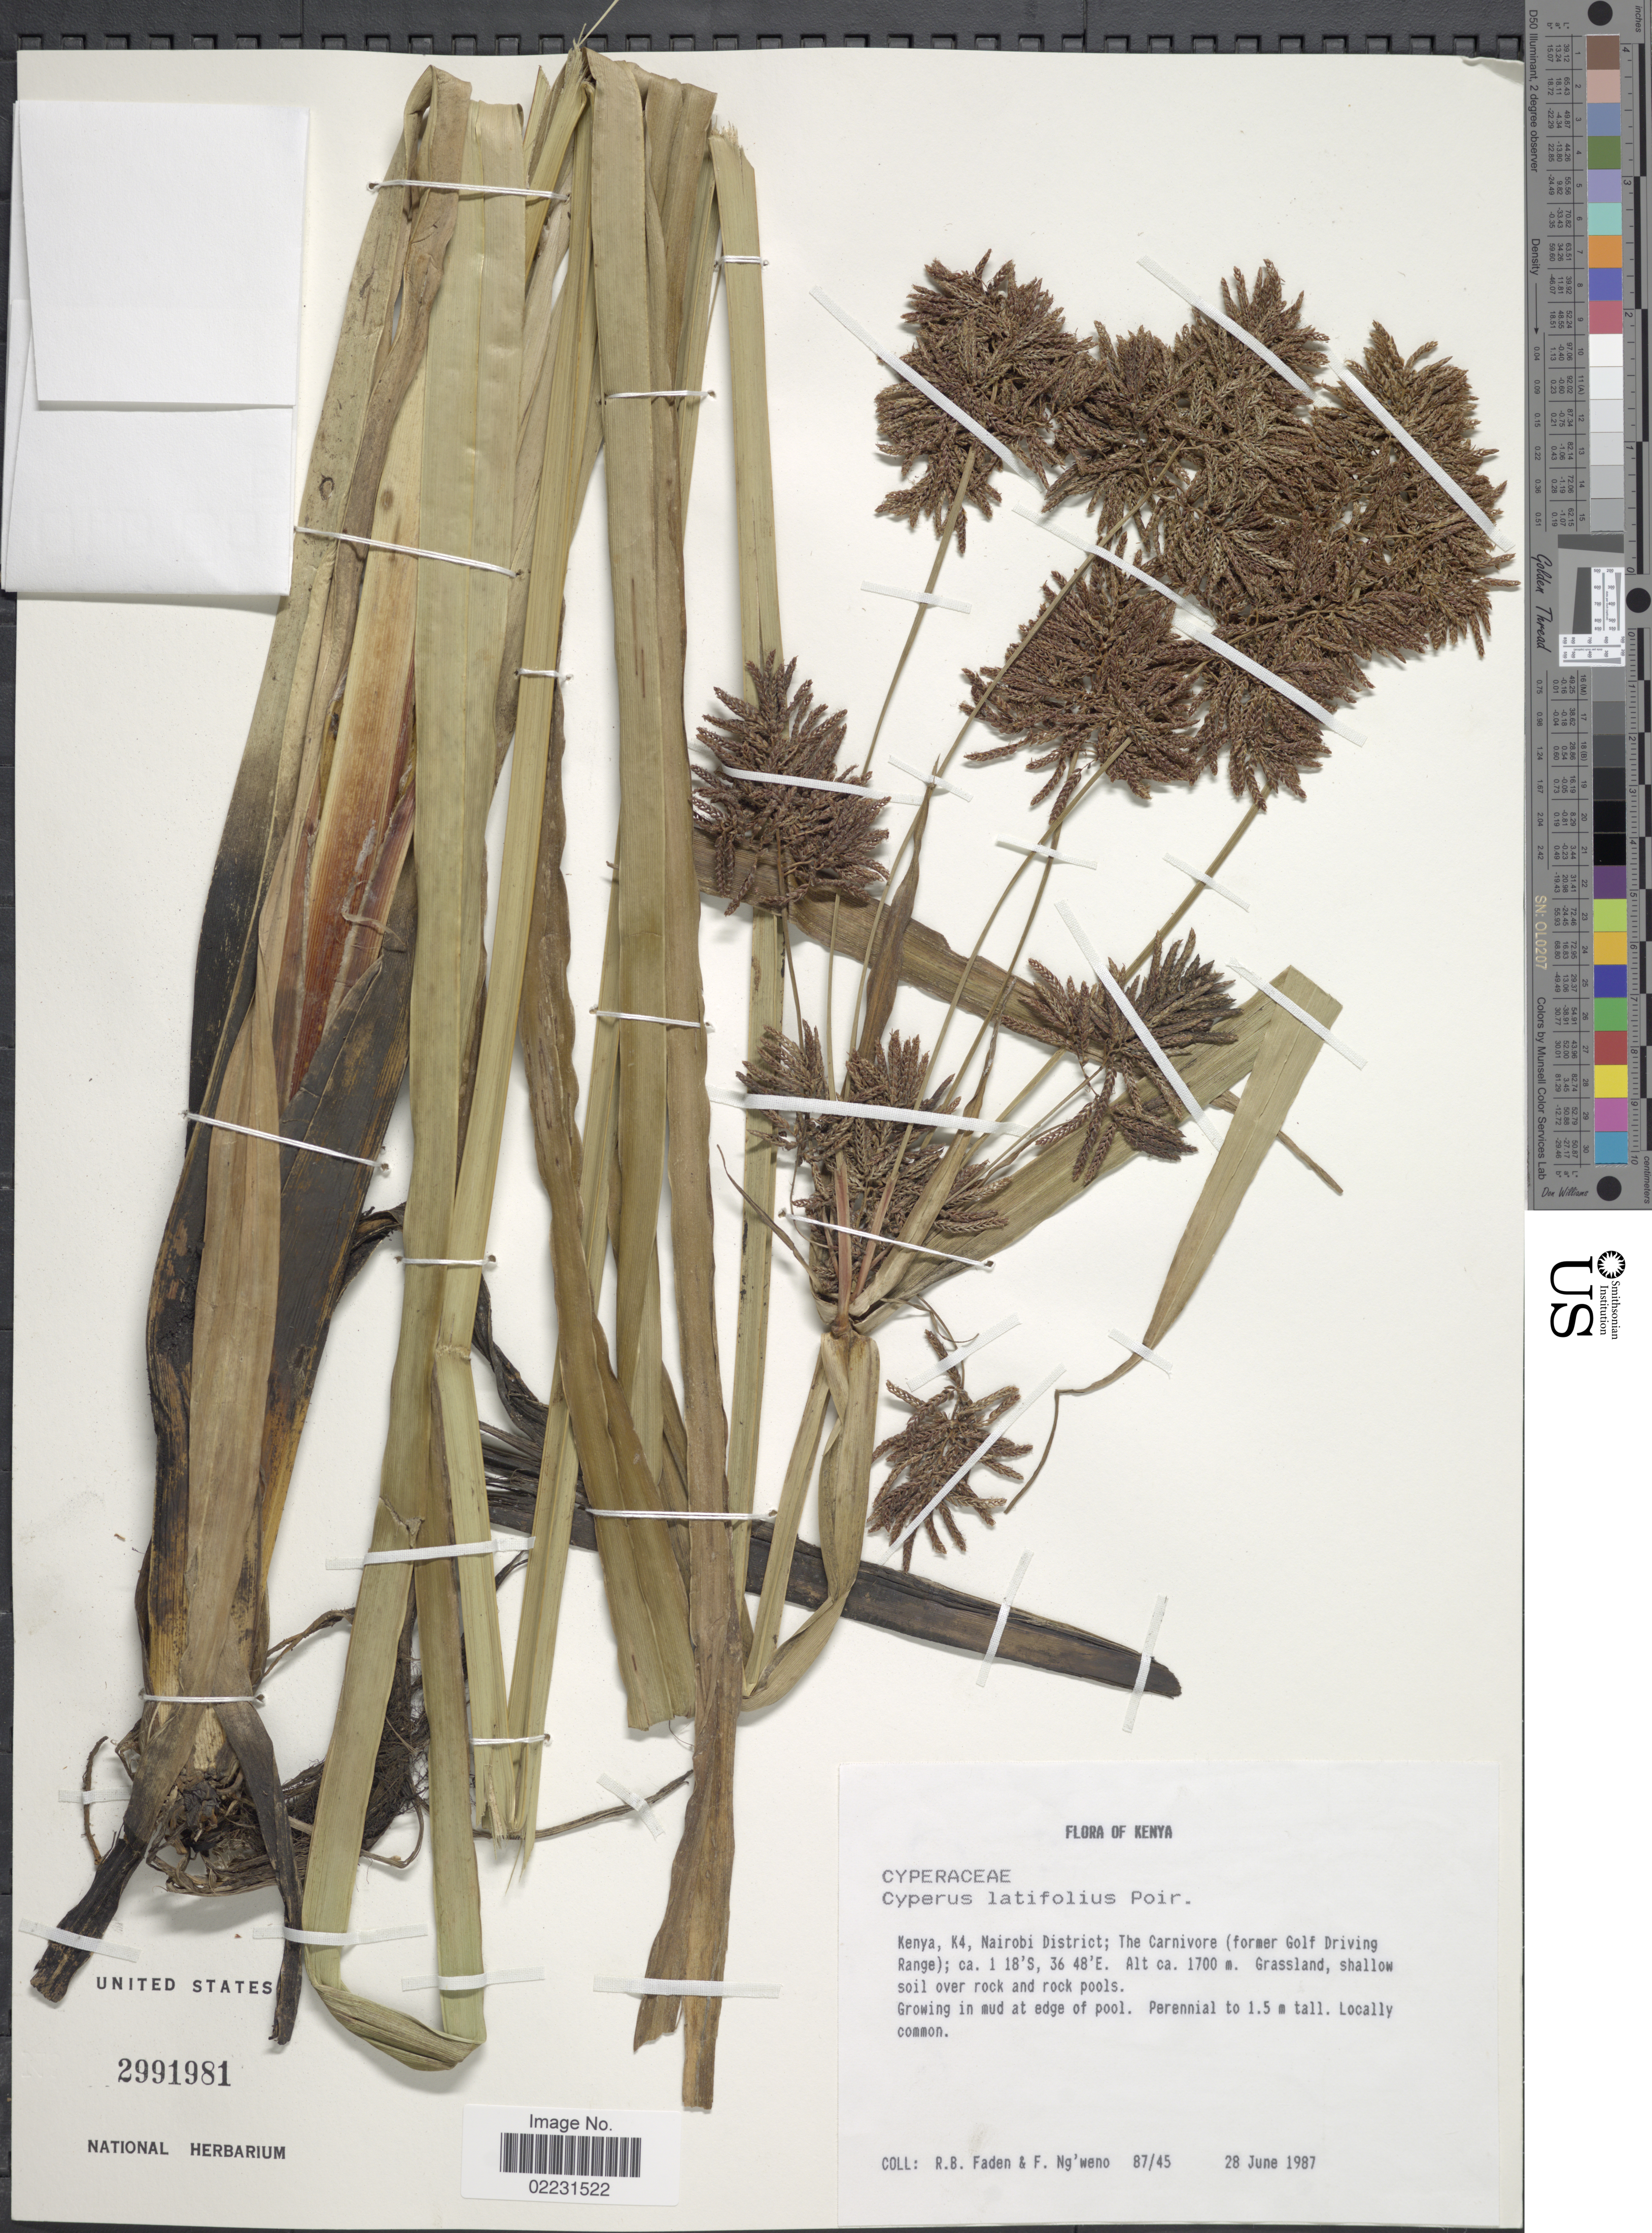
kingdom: Plantae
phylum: Tracheophyta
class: Liliopsida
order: Poales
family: Cyperaceae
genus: Cyperus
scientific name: Cyperus latifolius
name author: Poir.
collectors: R. B. Faden & F. Ng'weno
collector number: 87/45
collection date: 1987-06-28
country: Kenya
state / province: Nairobi Area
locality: Kenya, K4, Nairobi District; The Carnivore (former Golf) Driving.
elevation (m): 1700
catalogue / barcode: US 2991981